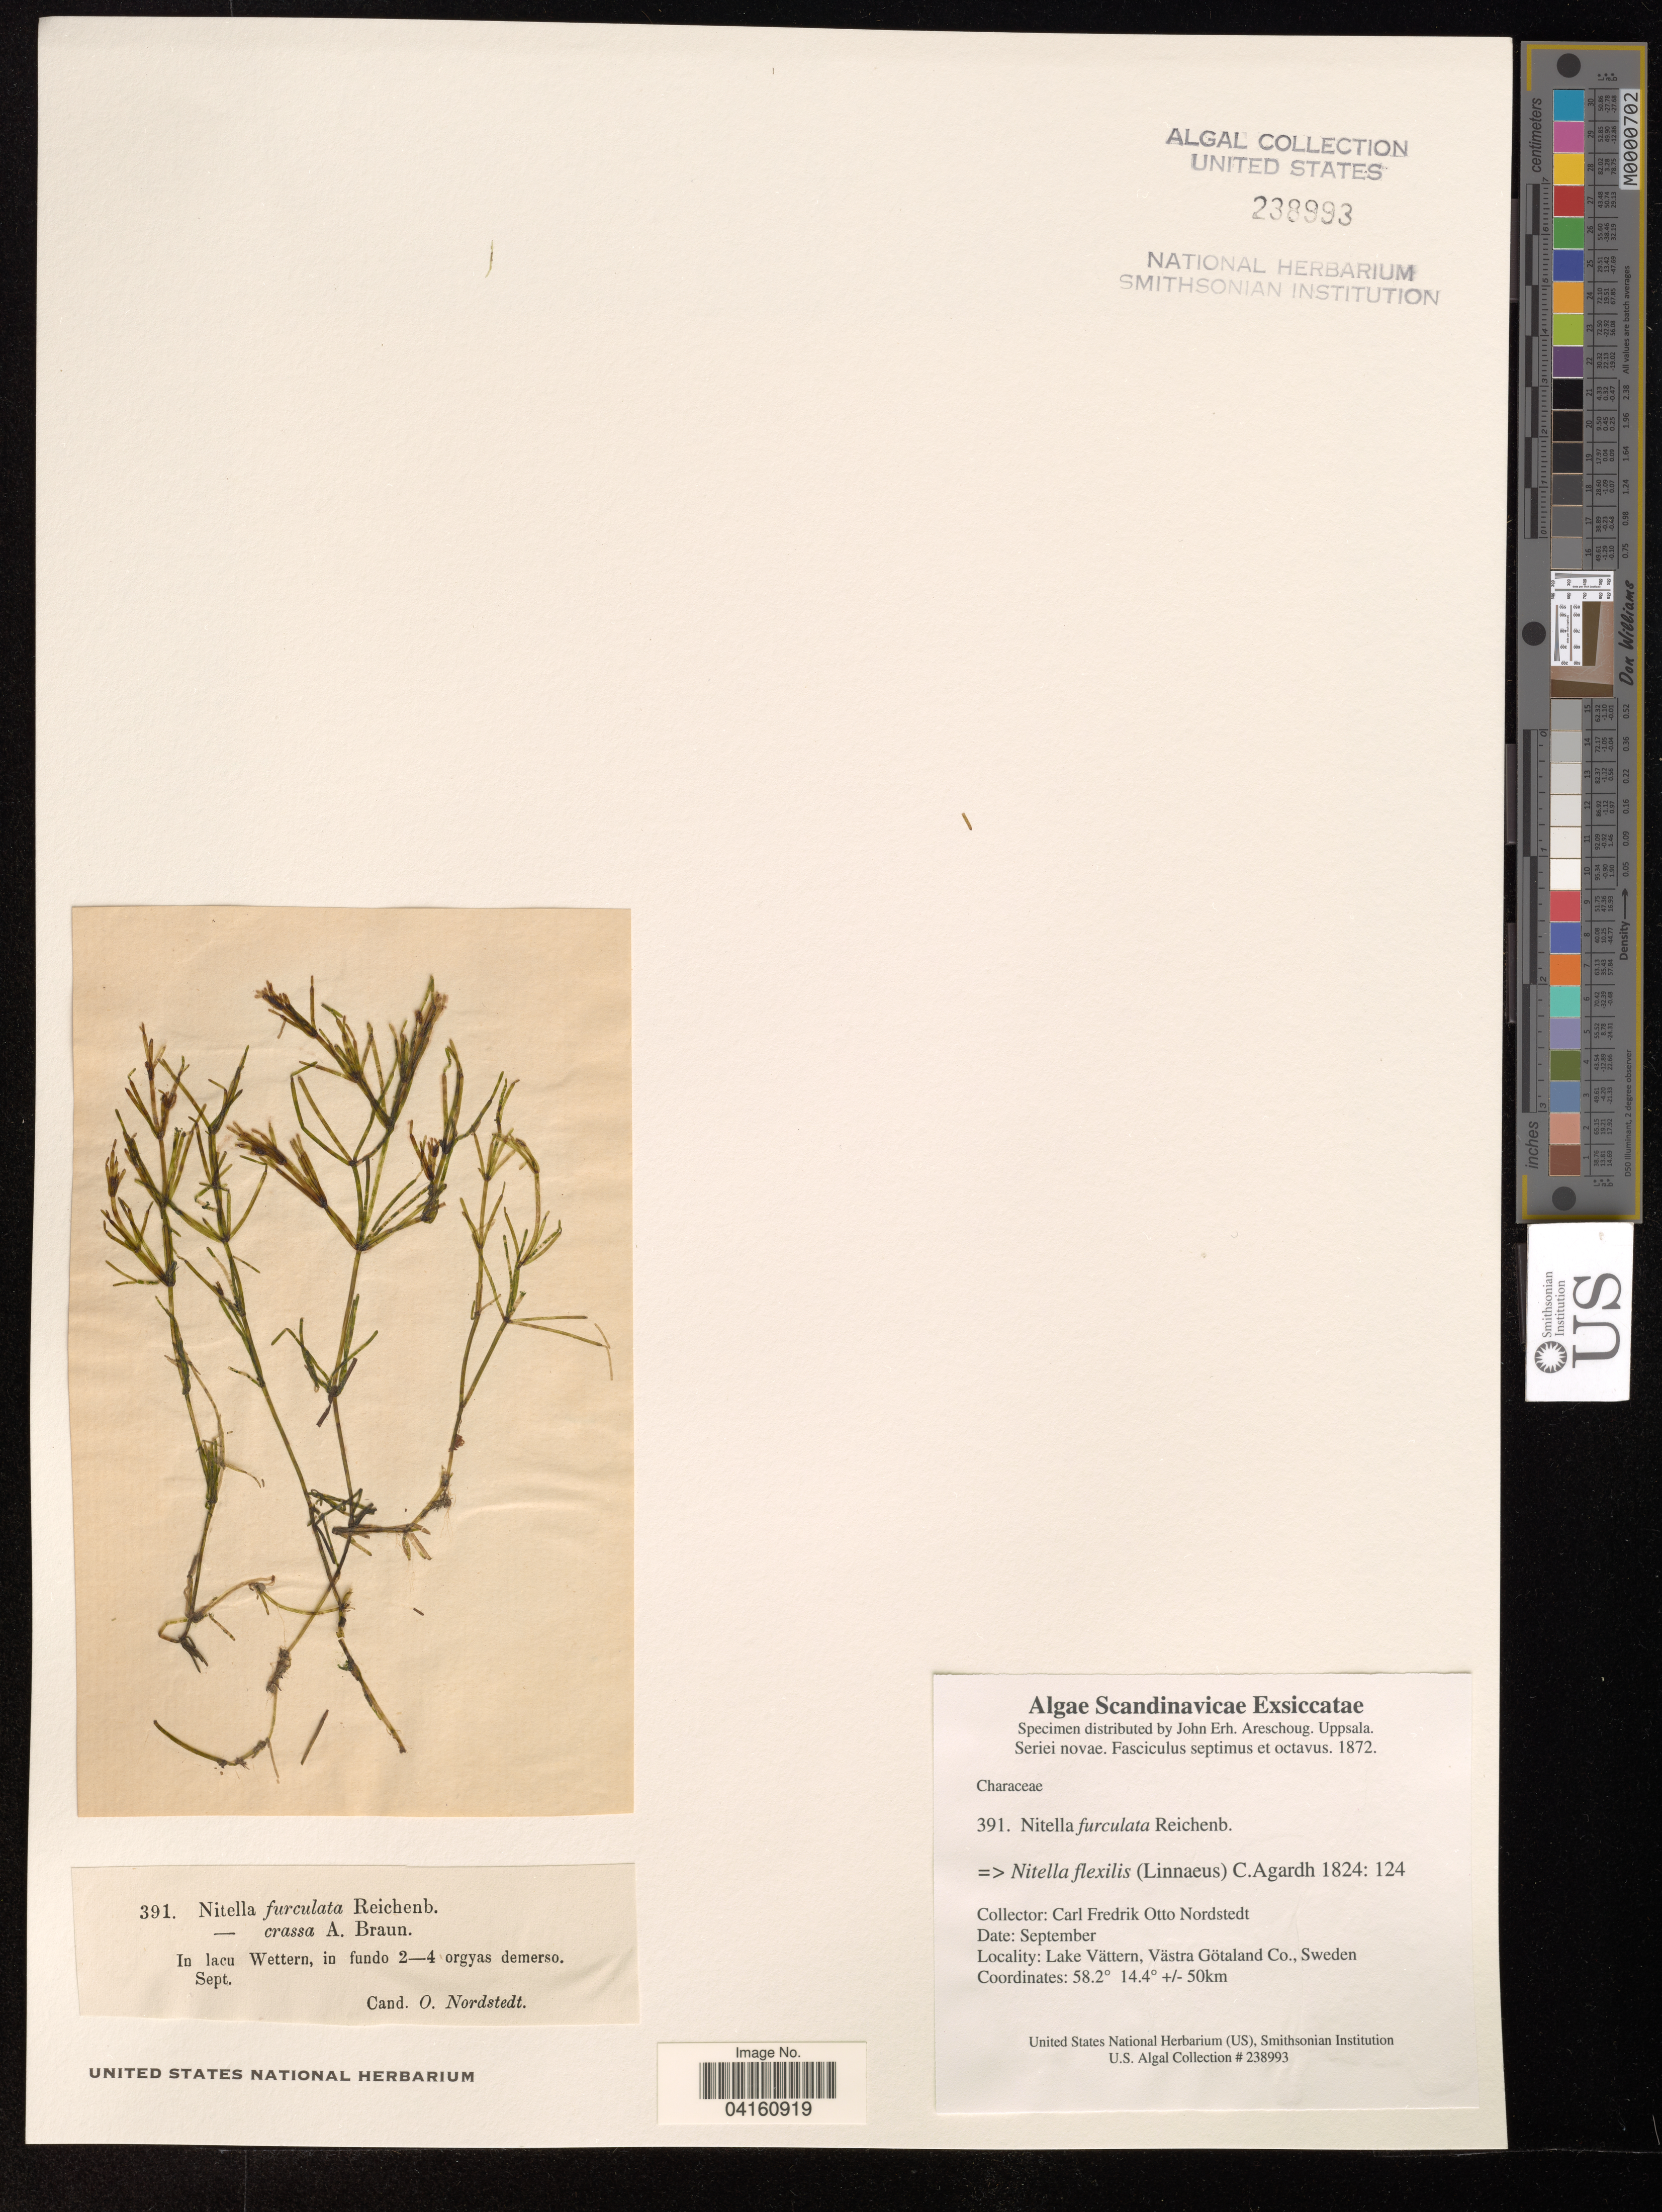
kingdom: Plantae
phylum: Charophyta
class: Charophyceae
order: Charales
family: Characeae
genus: Nitella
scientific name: Nitella flexilis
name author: (L.) C. Agardh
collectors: C. F. O. Nordstedt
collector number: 391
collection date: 1872-09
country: Sweden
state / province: Västra Götaland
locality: Lake Vattern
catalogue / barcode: US 238993